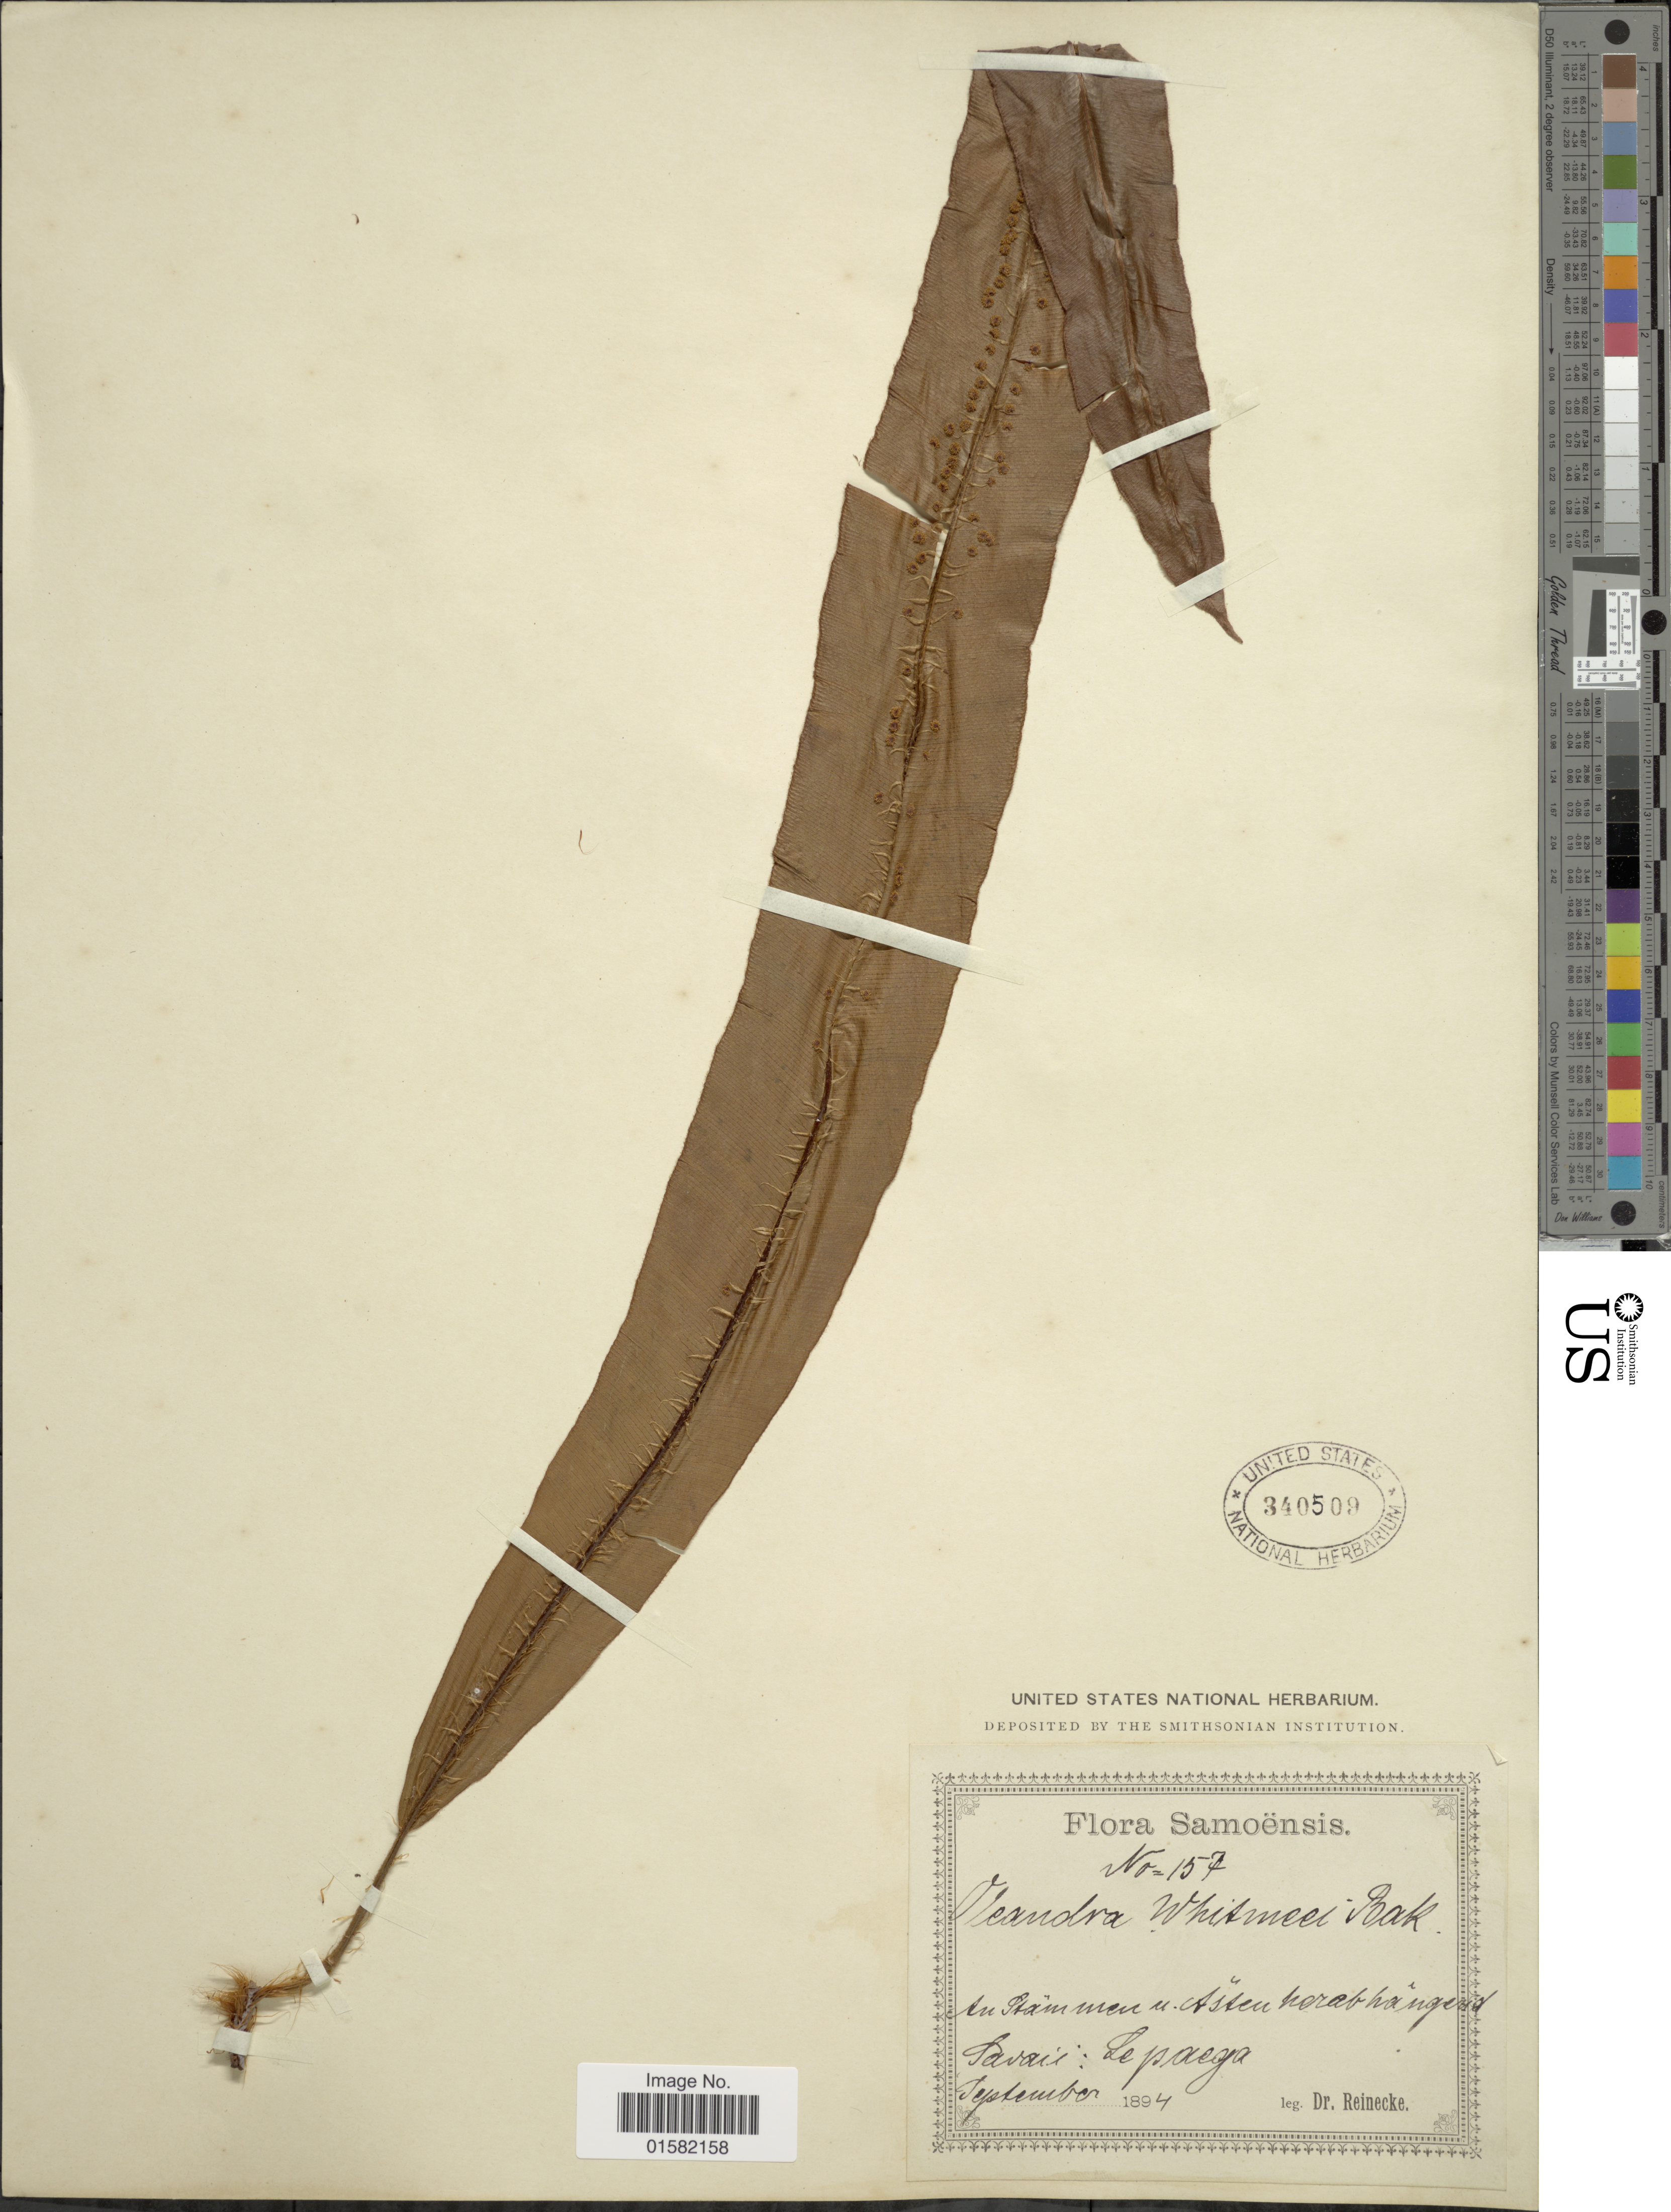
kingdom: Plantae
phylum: Tracheophyta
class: Polypodiopsida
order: Polypodiales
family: Oleandraceae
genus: Oleandra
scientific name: Oleandra whitmeei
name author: Baker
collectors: -- Reinecke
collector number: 157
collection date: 1894-09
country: Samoa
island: Savai'i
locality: Samoënsis, Savaii: Lepaega.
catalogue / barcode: US 340509